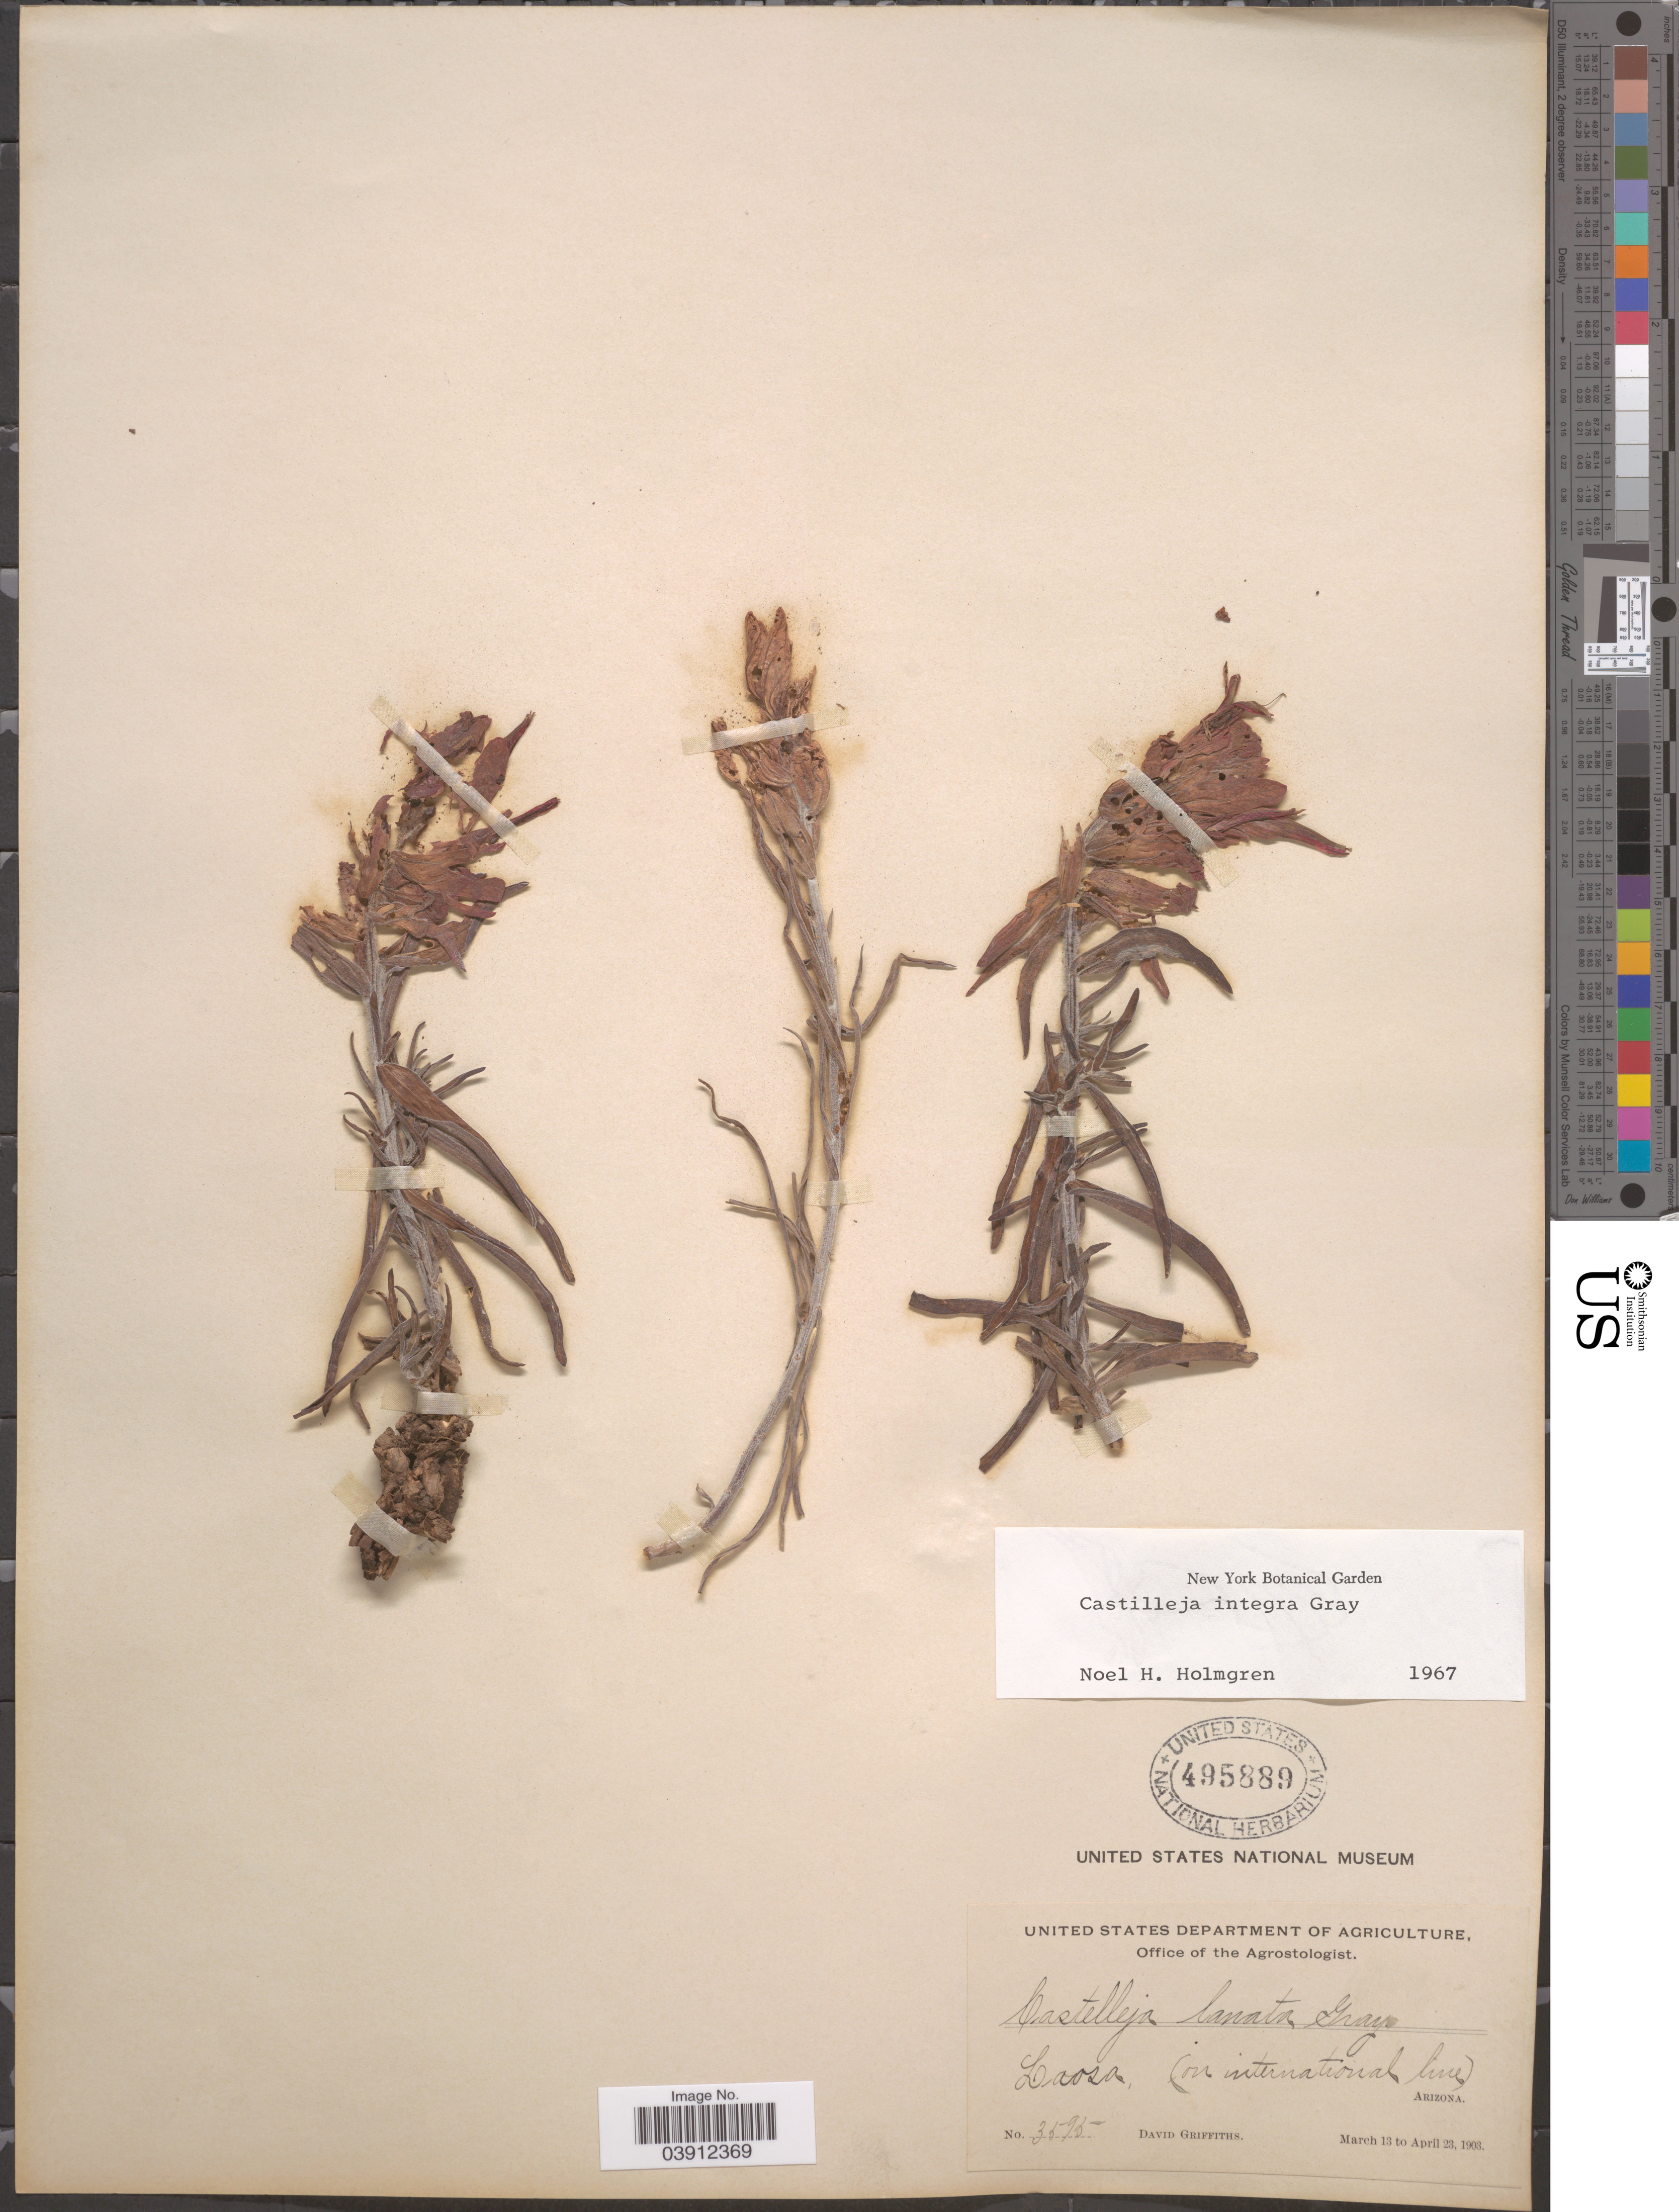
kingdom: Plantae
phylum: Tracheophyta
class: Magnoliopsida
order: Lamiales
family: Orobanchaceae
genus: Castilleja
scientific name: Castilleja integra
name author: A. Gray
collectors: D. Griffiths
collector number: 3595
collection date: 1903-03-13/1903-04-23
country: United States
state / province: Arizona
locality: Lacosa, (on international line).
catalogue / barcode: US 495889